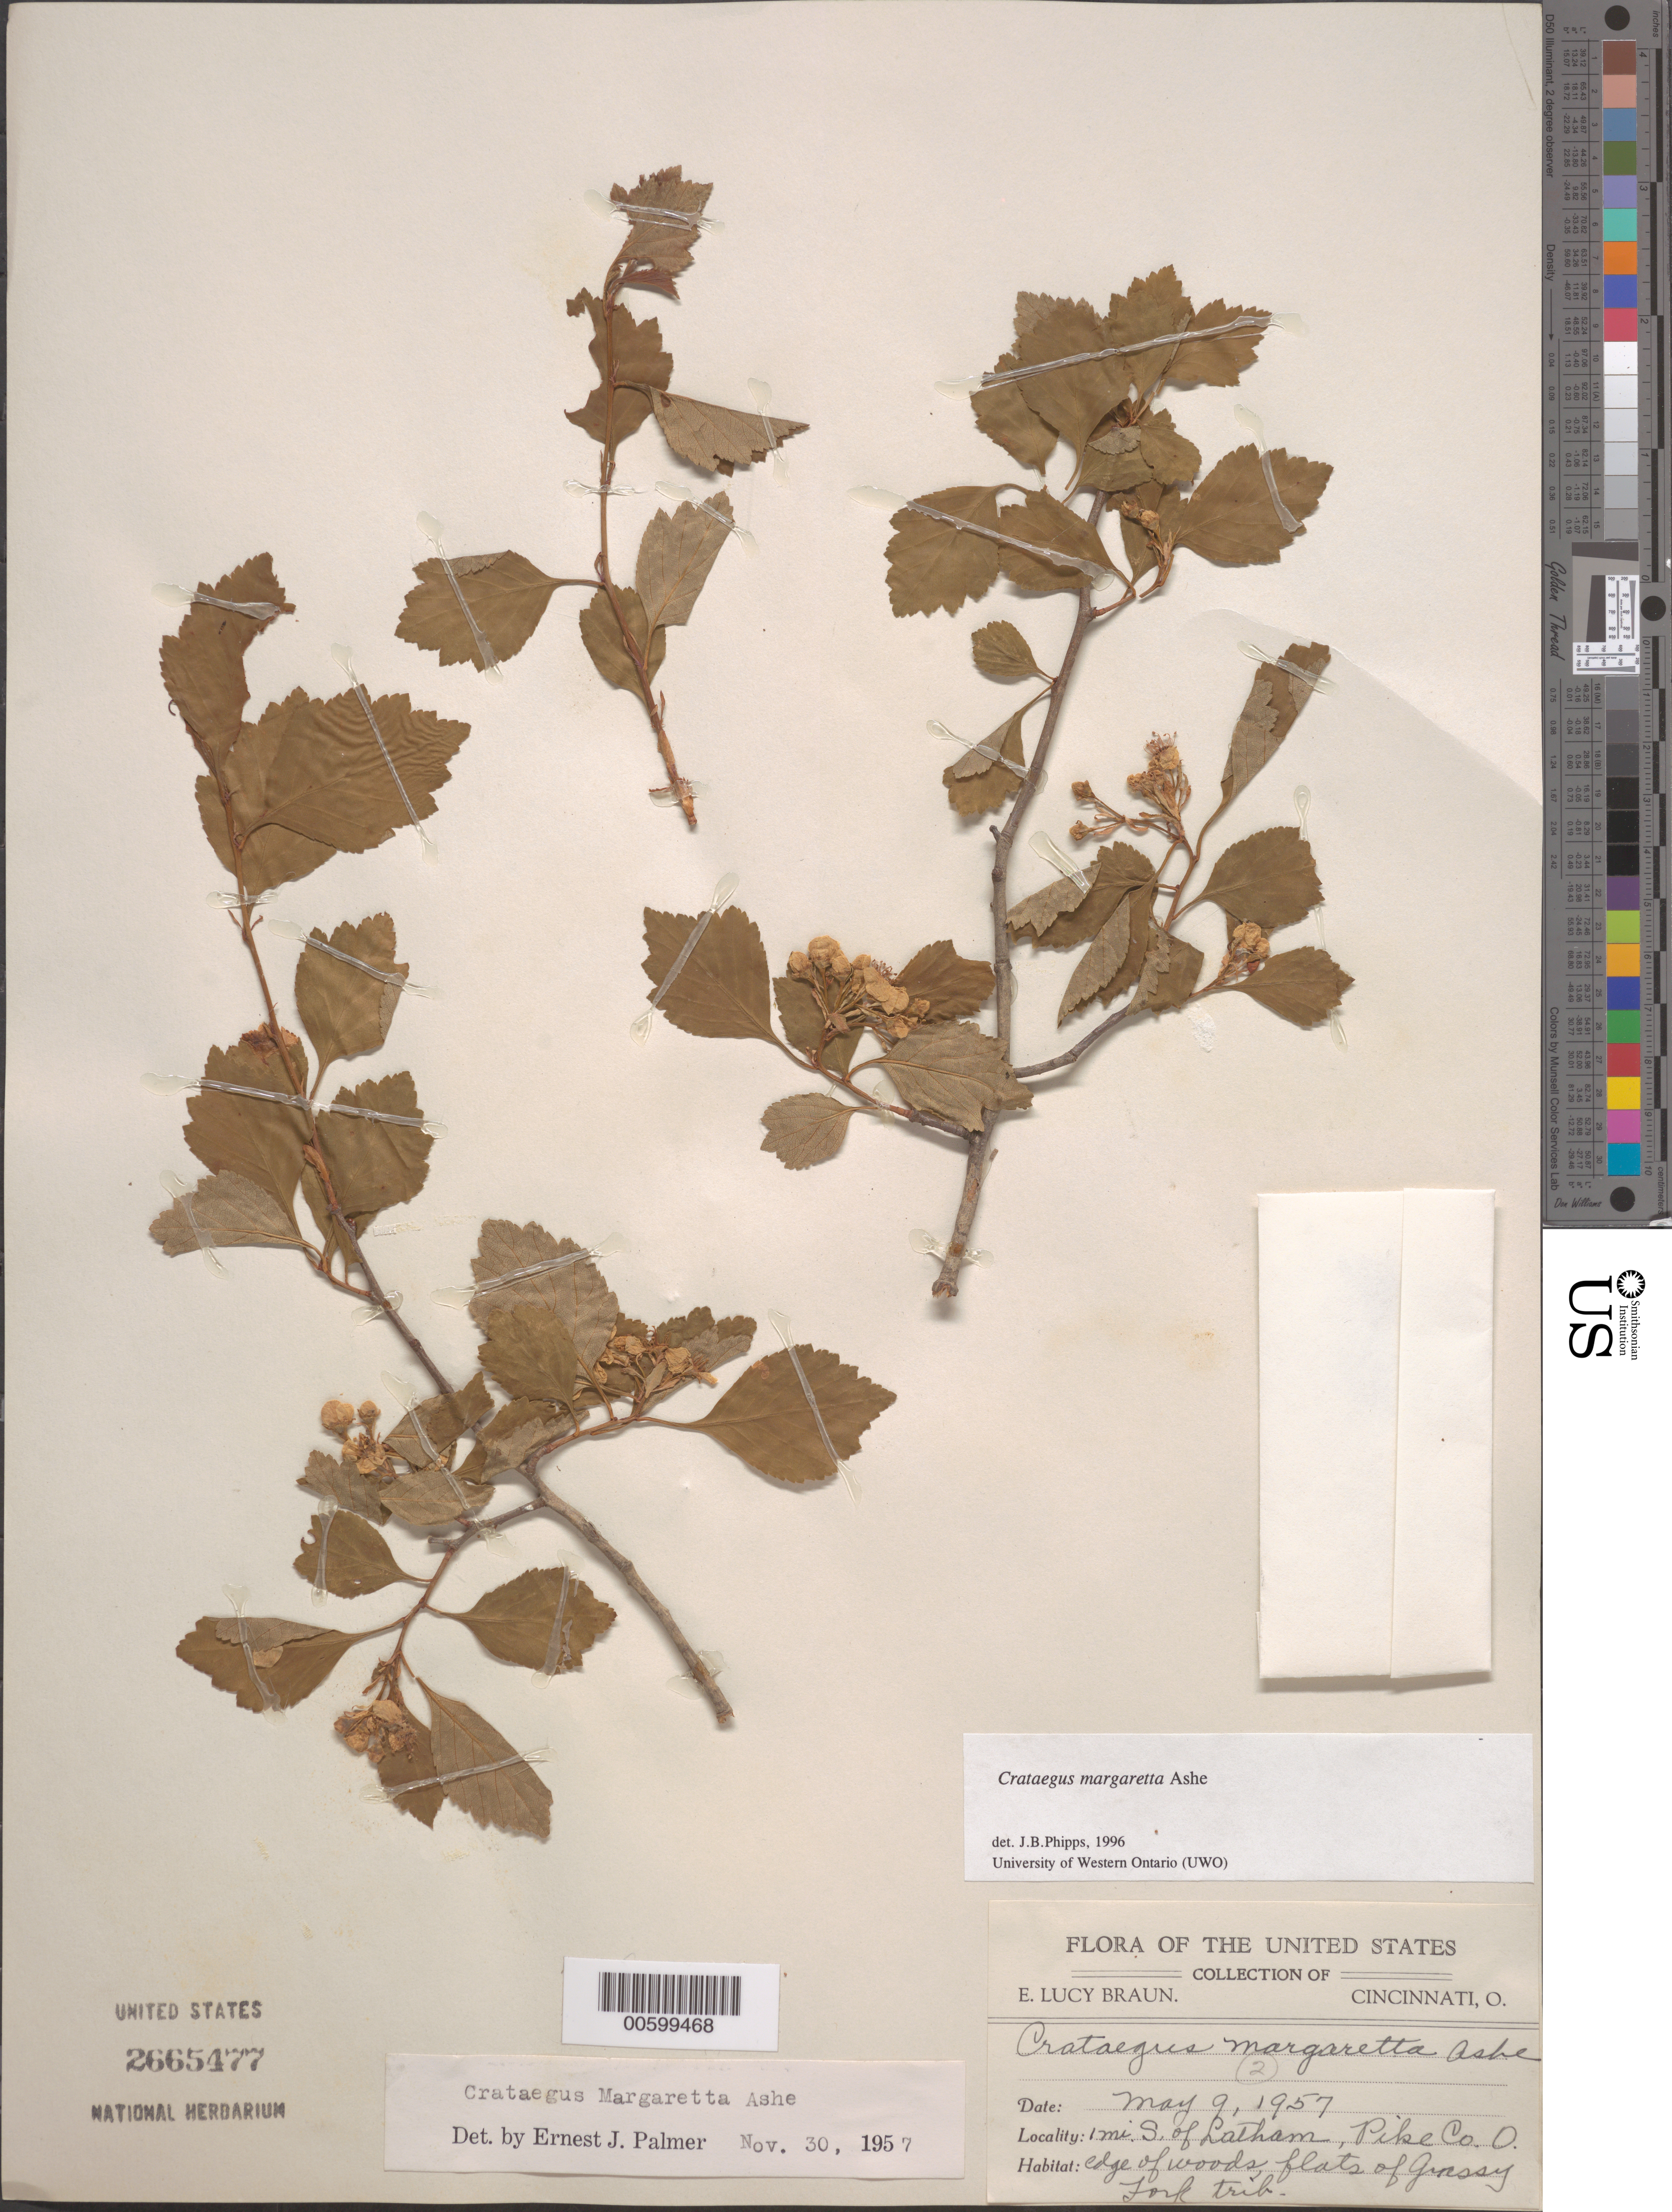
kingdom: Plantae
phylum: Tracheophyta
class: Magnoliopsida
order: Rosales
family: Rosaceae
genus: Crataegus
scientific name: Crataegus margarettae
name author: Ashe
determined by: Palmer, E. J.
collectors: E. L. Braun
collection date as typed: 09 May 1957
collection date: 1957-05-09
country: United States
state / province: Ohio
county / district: Pike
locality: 1 mi. S of Latham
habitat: Edge of woods, flats of Grassy Fork tributary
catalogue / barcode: US 2665477